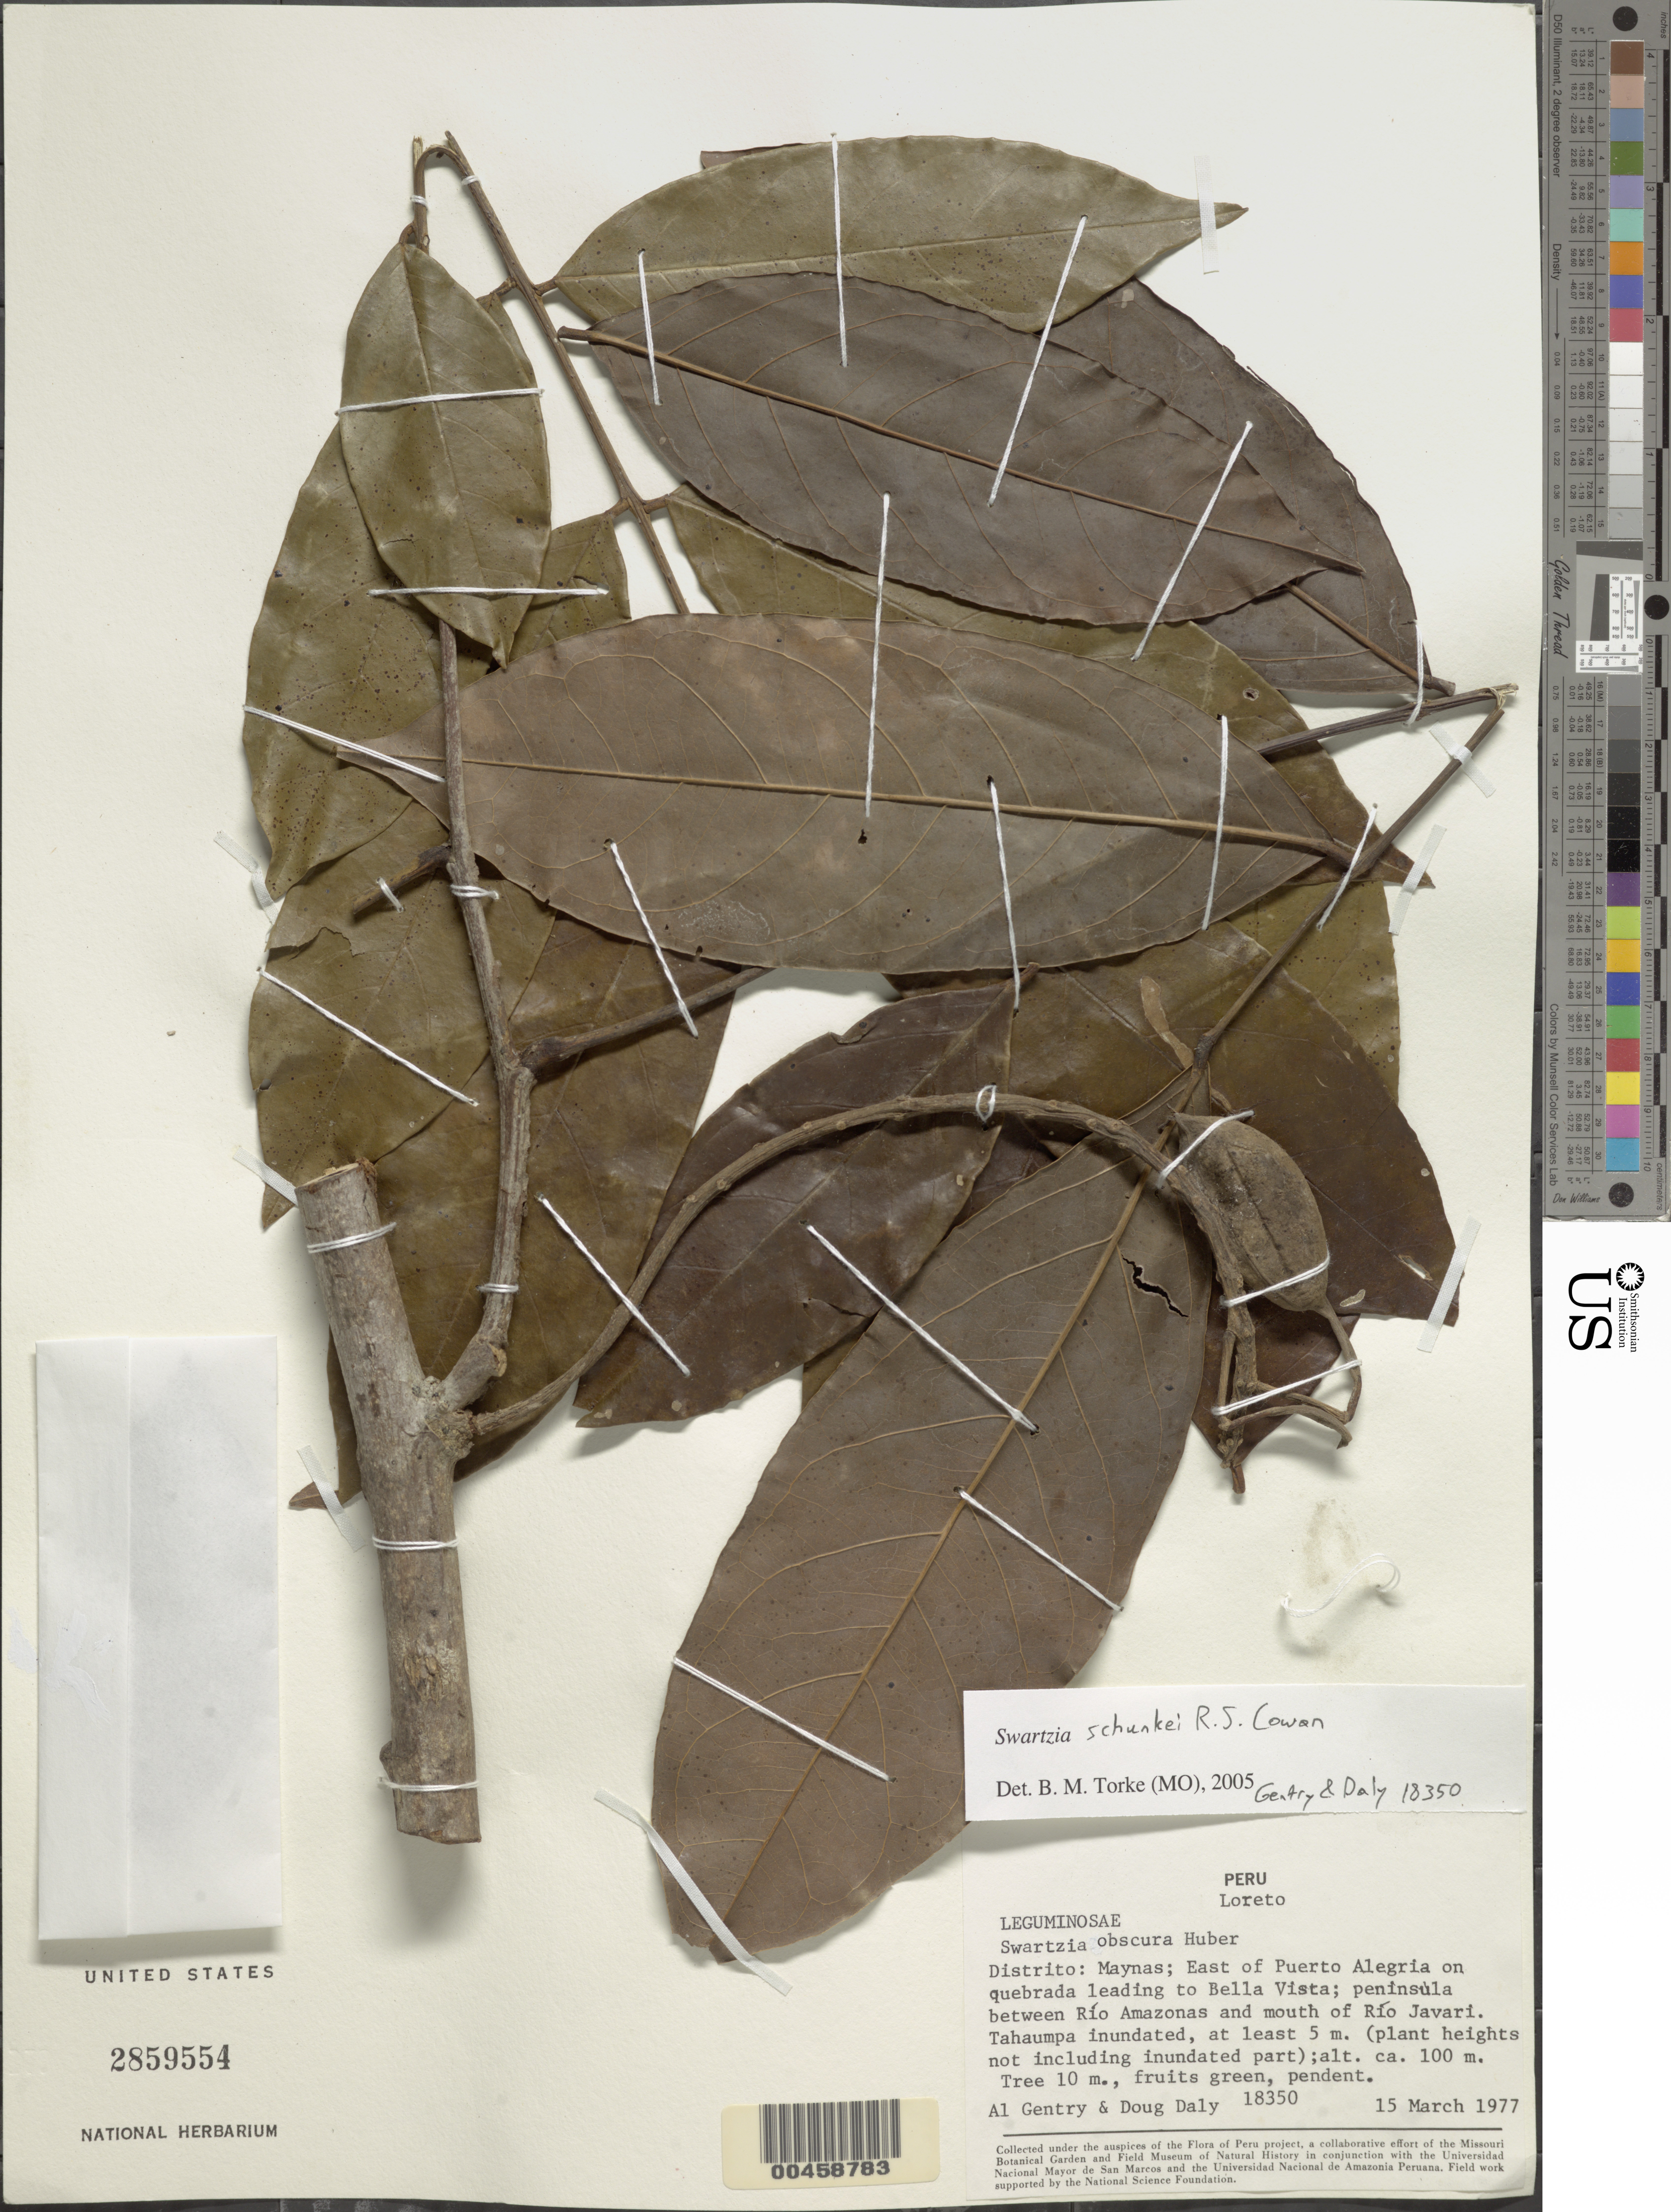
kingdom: Plantae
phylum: Tracheophyta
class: Magnoliopsida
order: Fabales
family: Fabaceae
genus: Swartzia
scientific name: Swartzia schunkei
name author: R.S. Cowan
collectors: A. H. Gentry & D. C. Daly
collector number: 18350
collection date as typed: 15 Mar 1977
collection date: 1977-03-15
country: Peru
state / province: Loreto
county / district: Maynas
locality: Puerto Alegria, E of; quebrada leading to Bella Vista; peninsula between Rio Amazonas and mouth of Rio Javari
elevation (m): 100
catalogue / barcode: US 2859554